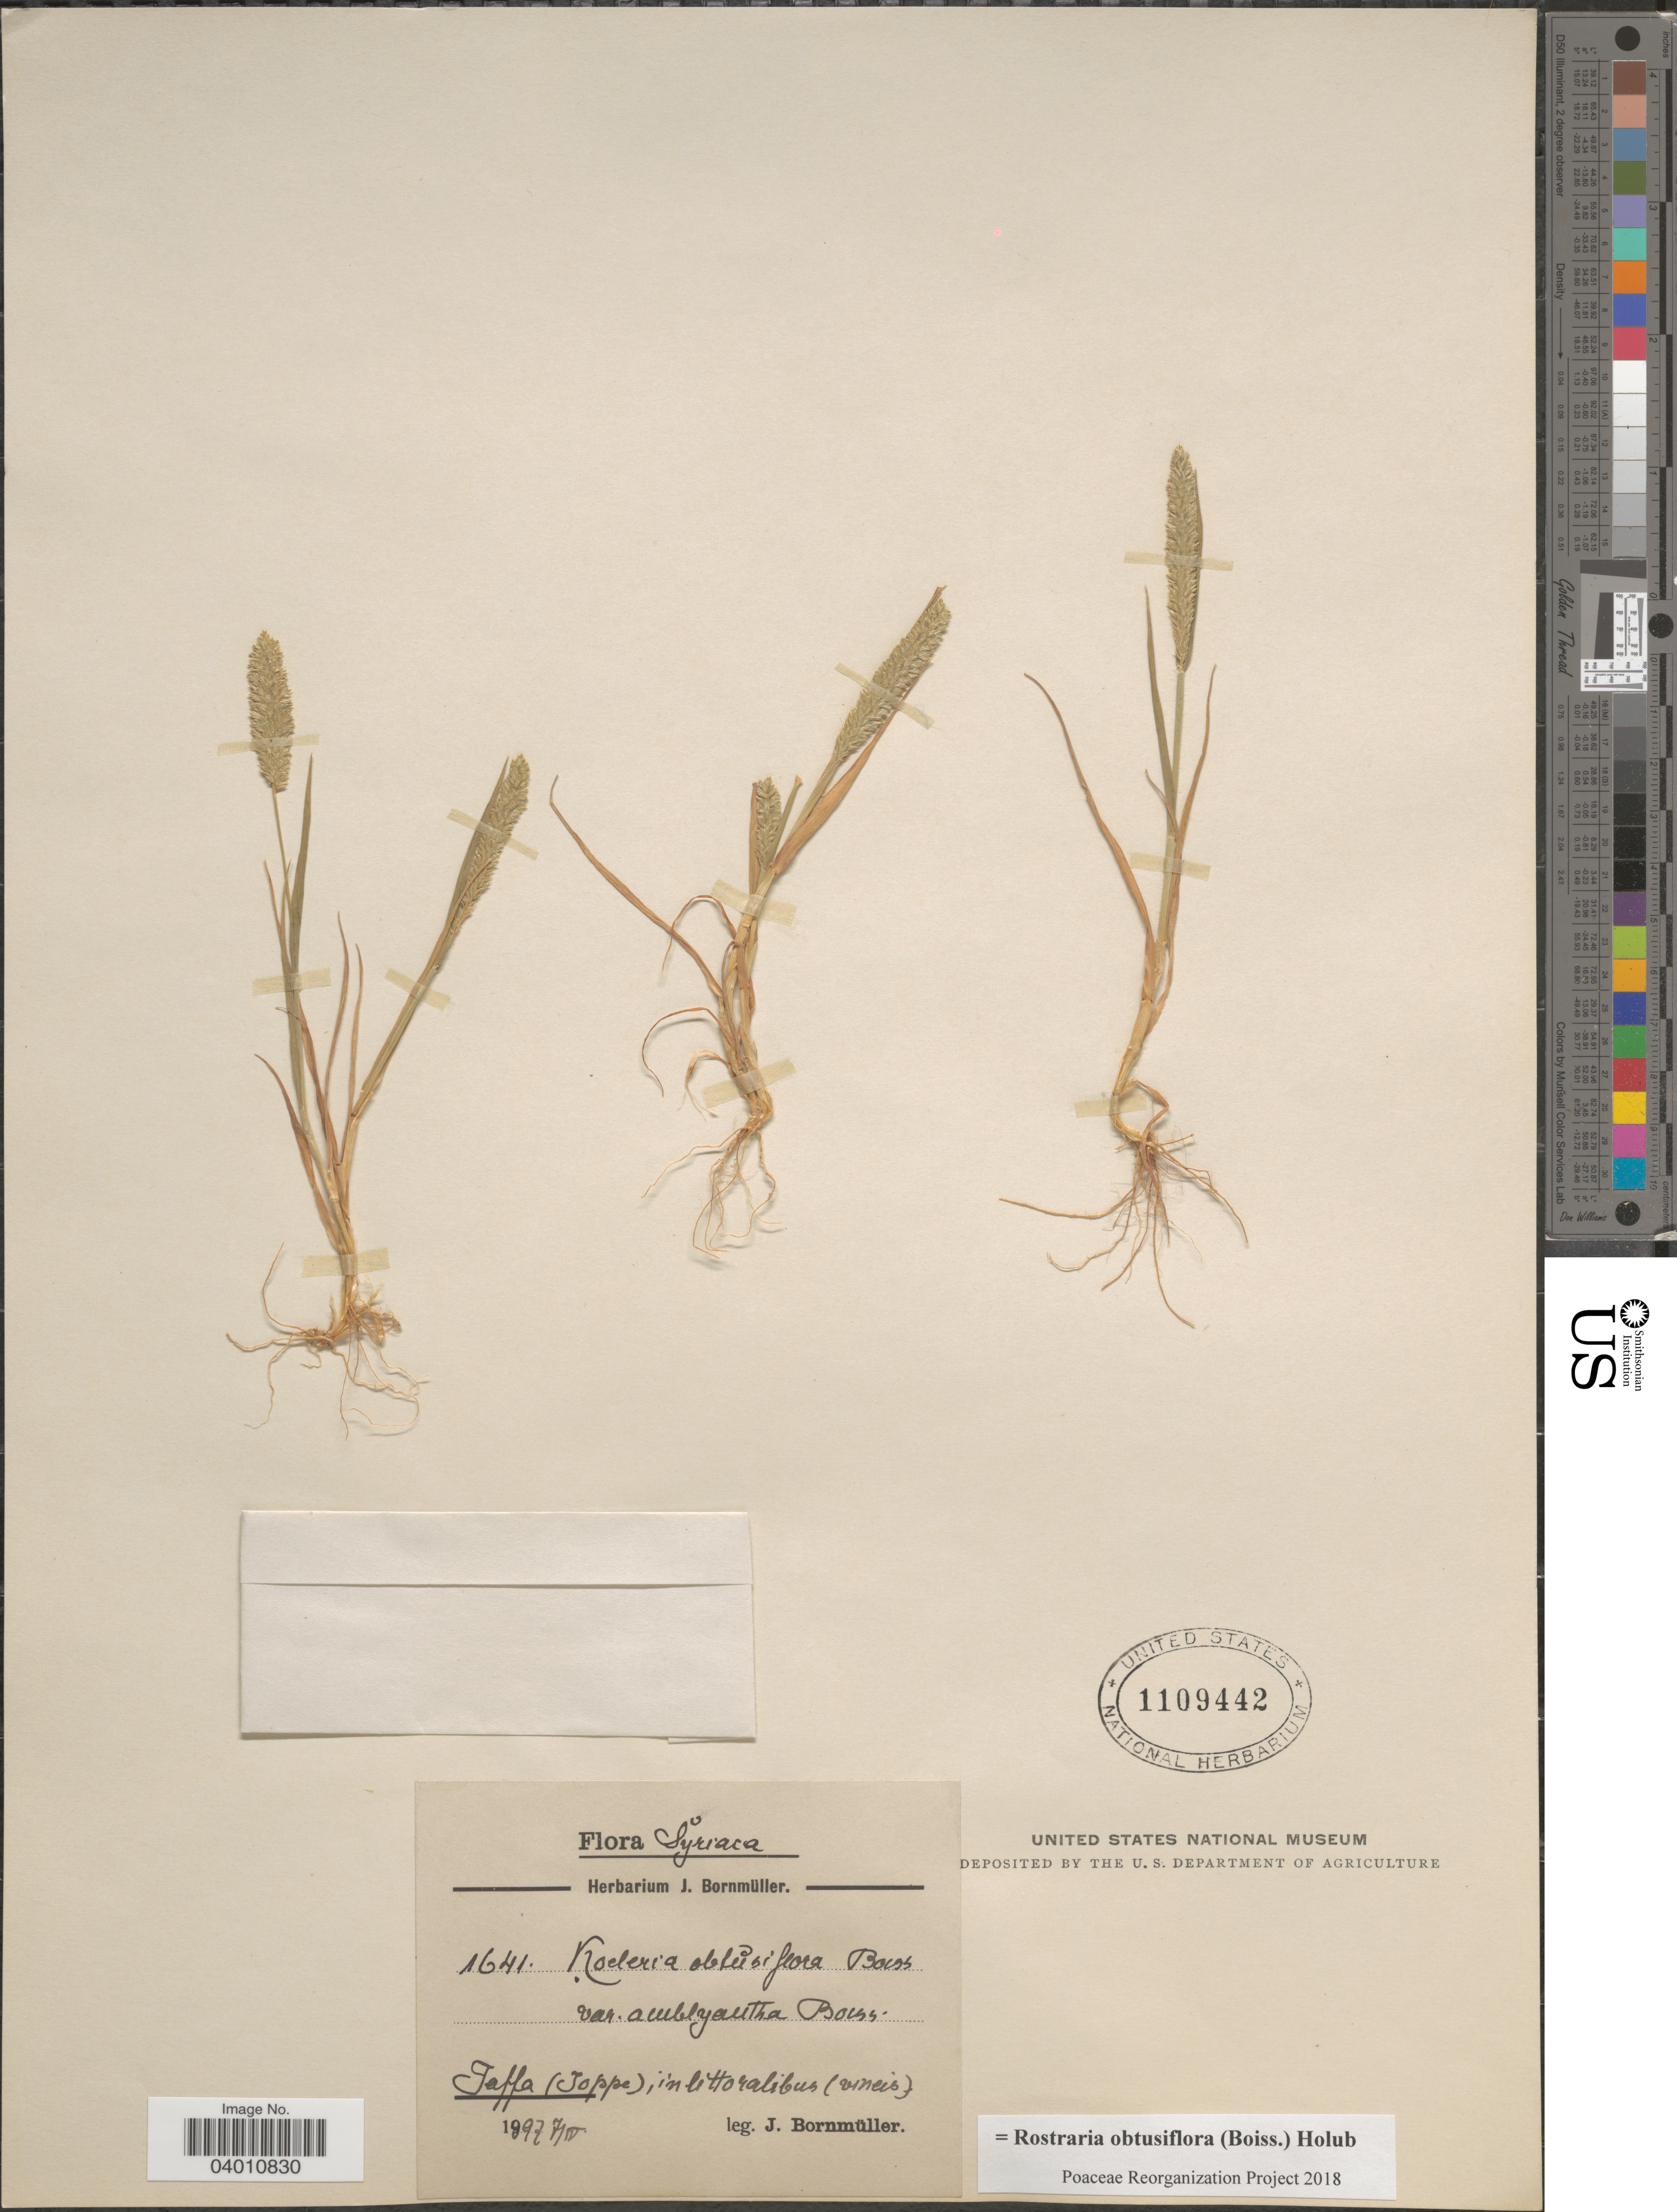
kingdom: Plantae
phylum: Tracheophyta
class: Liliopsida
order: Poales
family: Poaceae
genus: Rostraria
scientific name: Rostraria obtusiflora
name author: (Boiss.) Holub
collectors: J. Bornmüller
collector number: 1641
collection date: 1897-10-07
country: Syria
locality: Jaffa (Joppe); in littoralibus (vineis).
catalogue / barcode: US 1109442